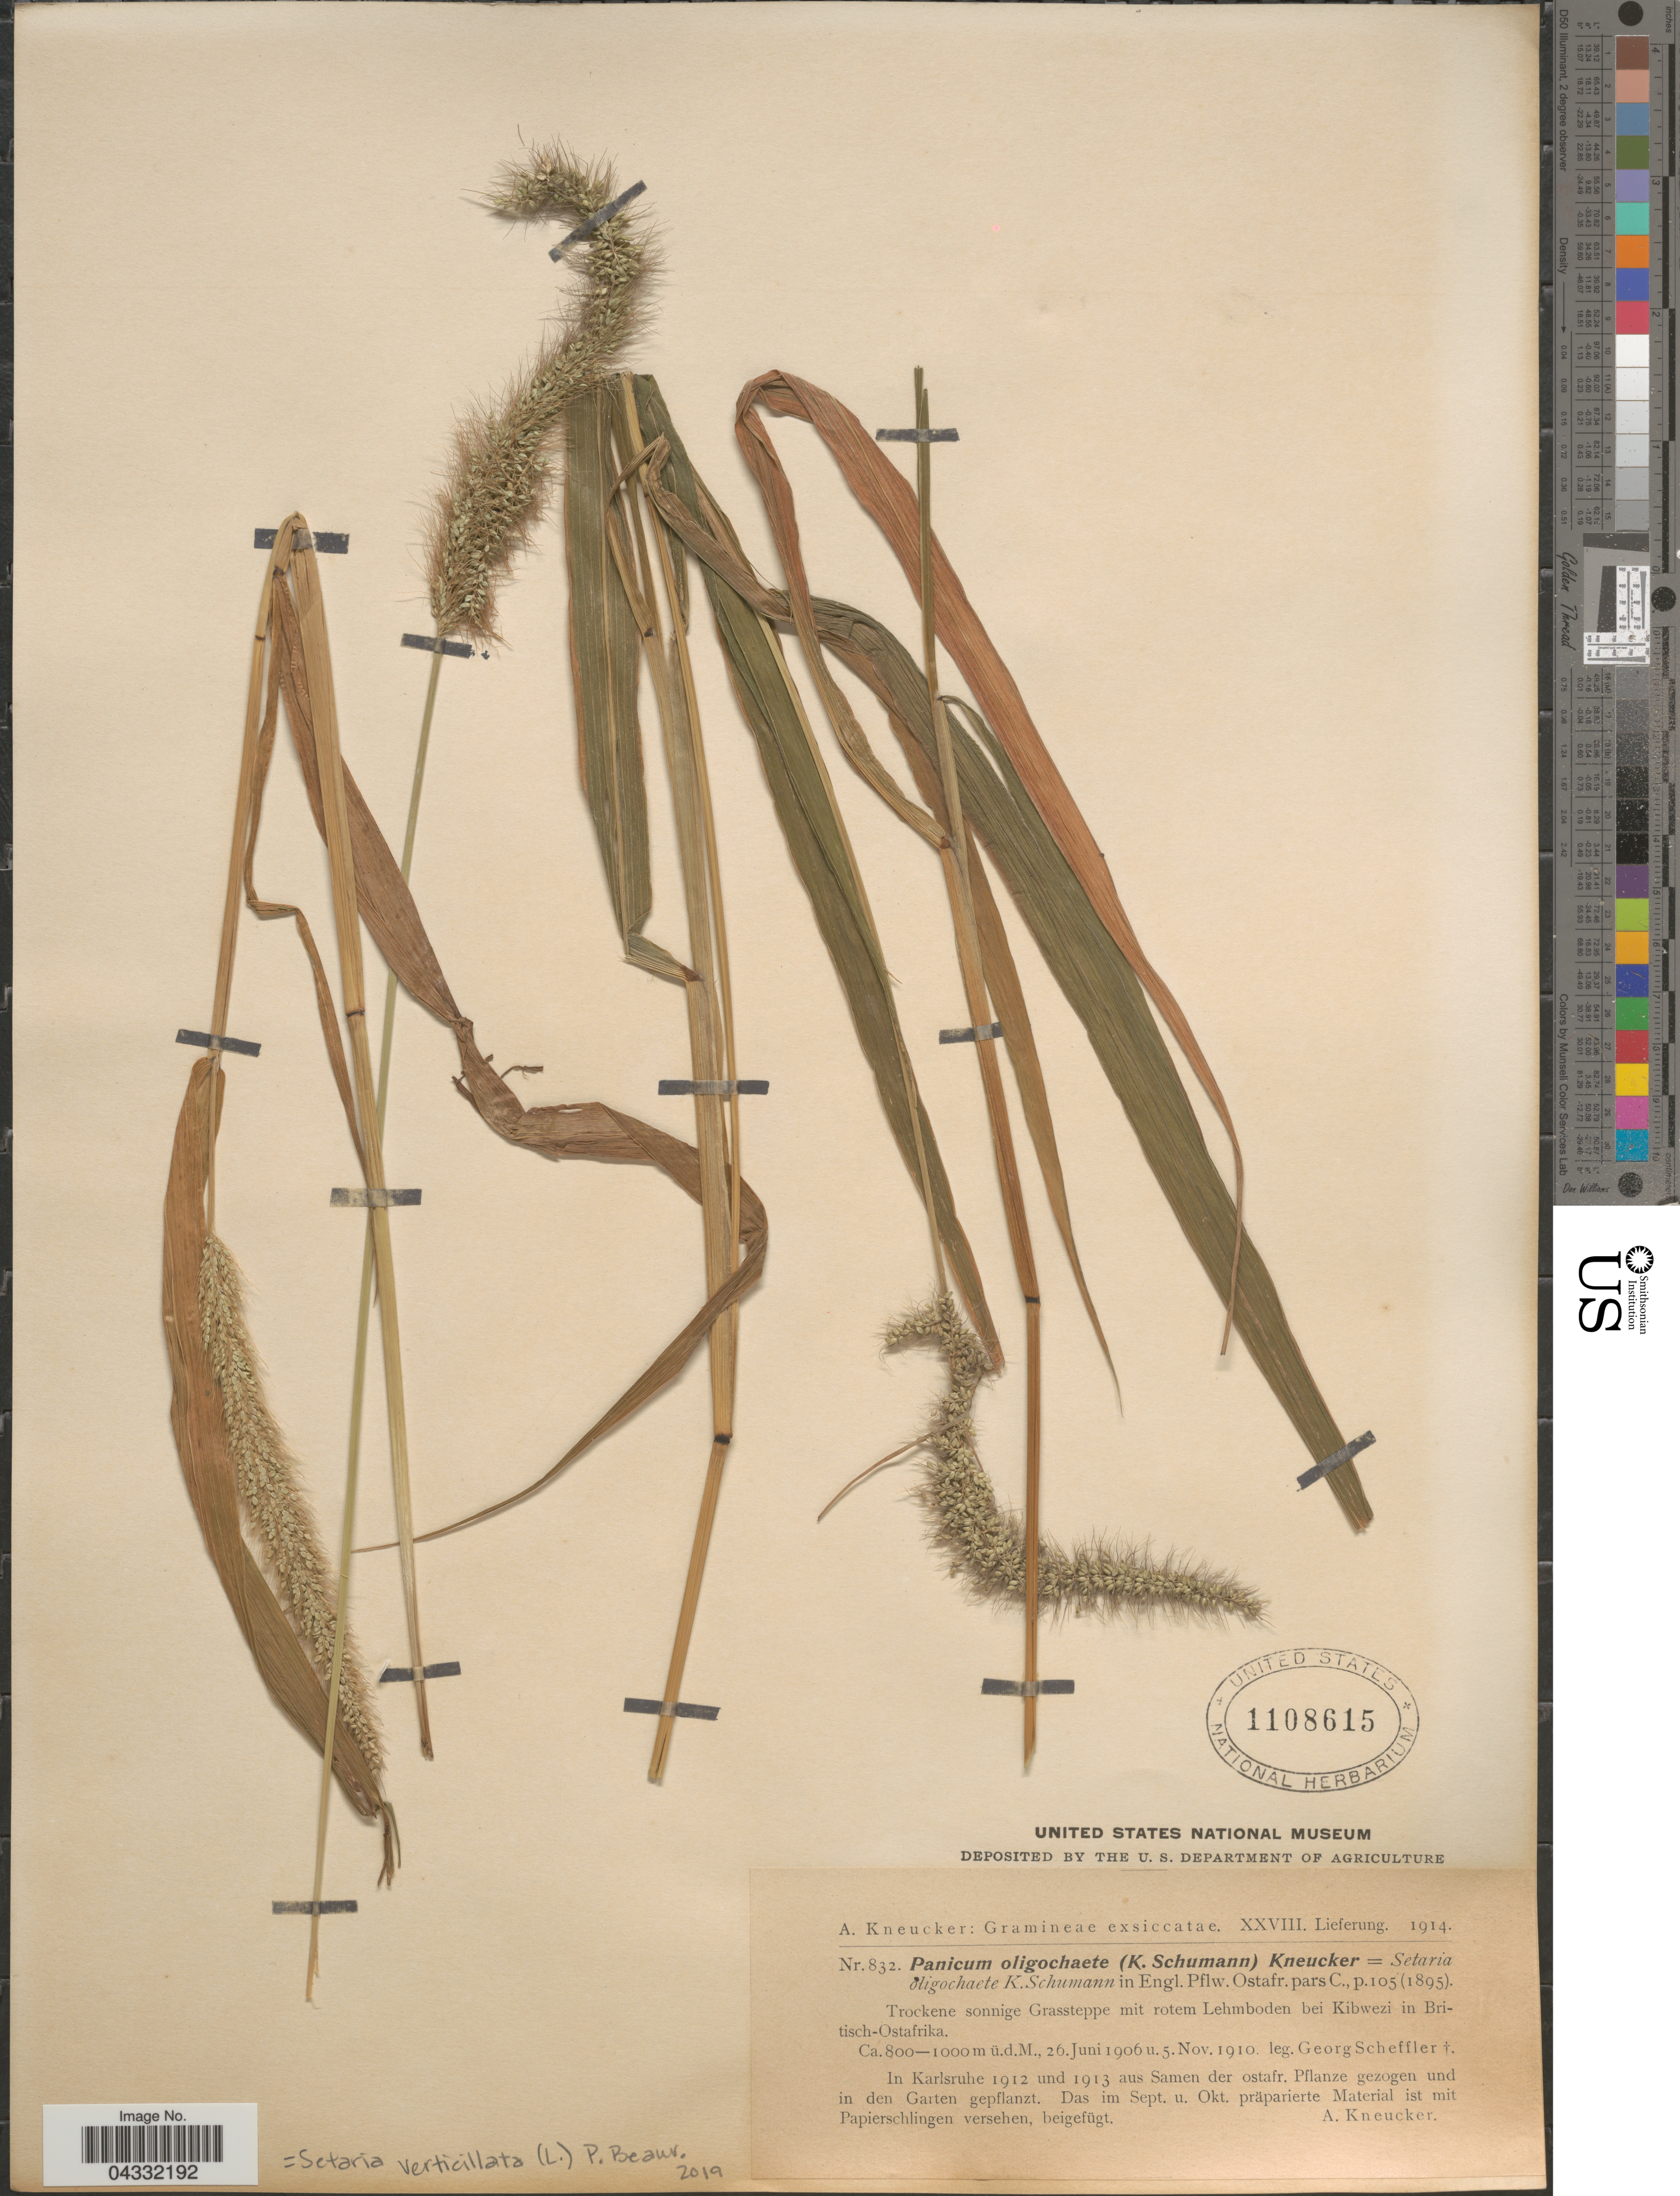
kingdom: Plantae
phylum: Tracheophyta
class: Liliopsida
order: Poales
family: Poaceae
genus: Setaria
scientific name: Setaria verticillata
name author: (L.) P. Beauv.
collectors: G. Scheffler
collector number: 832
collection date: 1906-06-26/1910-11-05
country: Kenya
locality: Trockene sonnige Grassteppe mit rotem Lehmboden bei Kibwezi in British-Ostafrika.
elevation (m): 800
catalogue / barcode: US 1108615